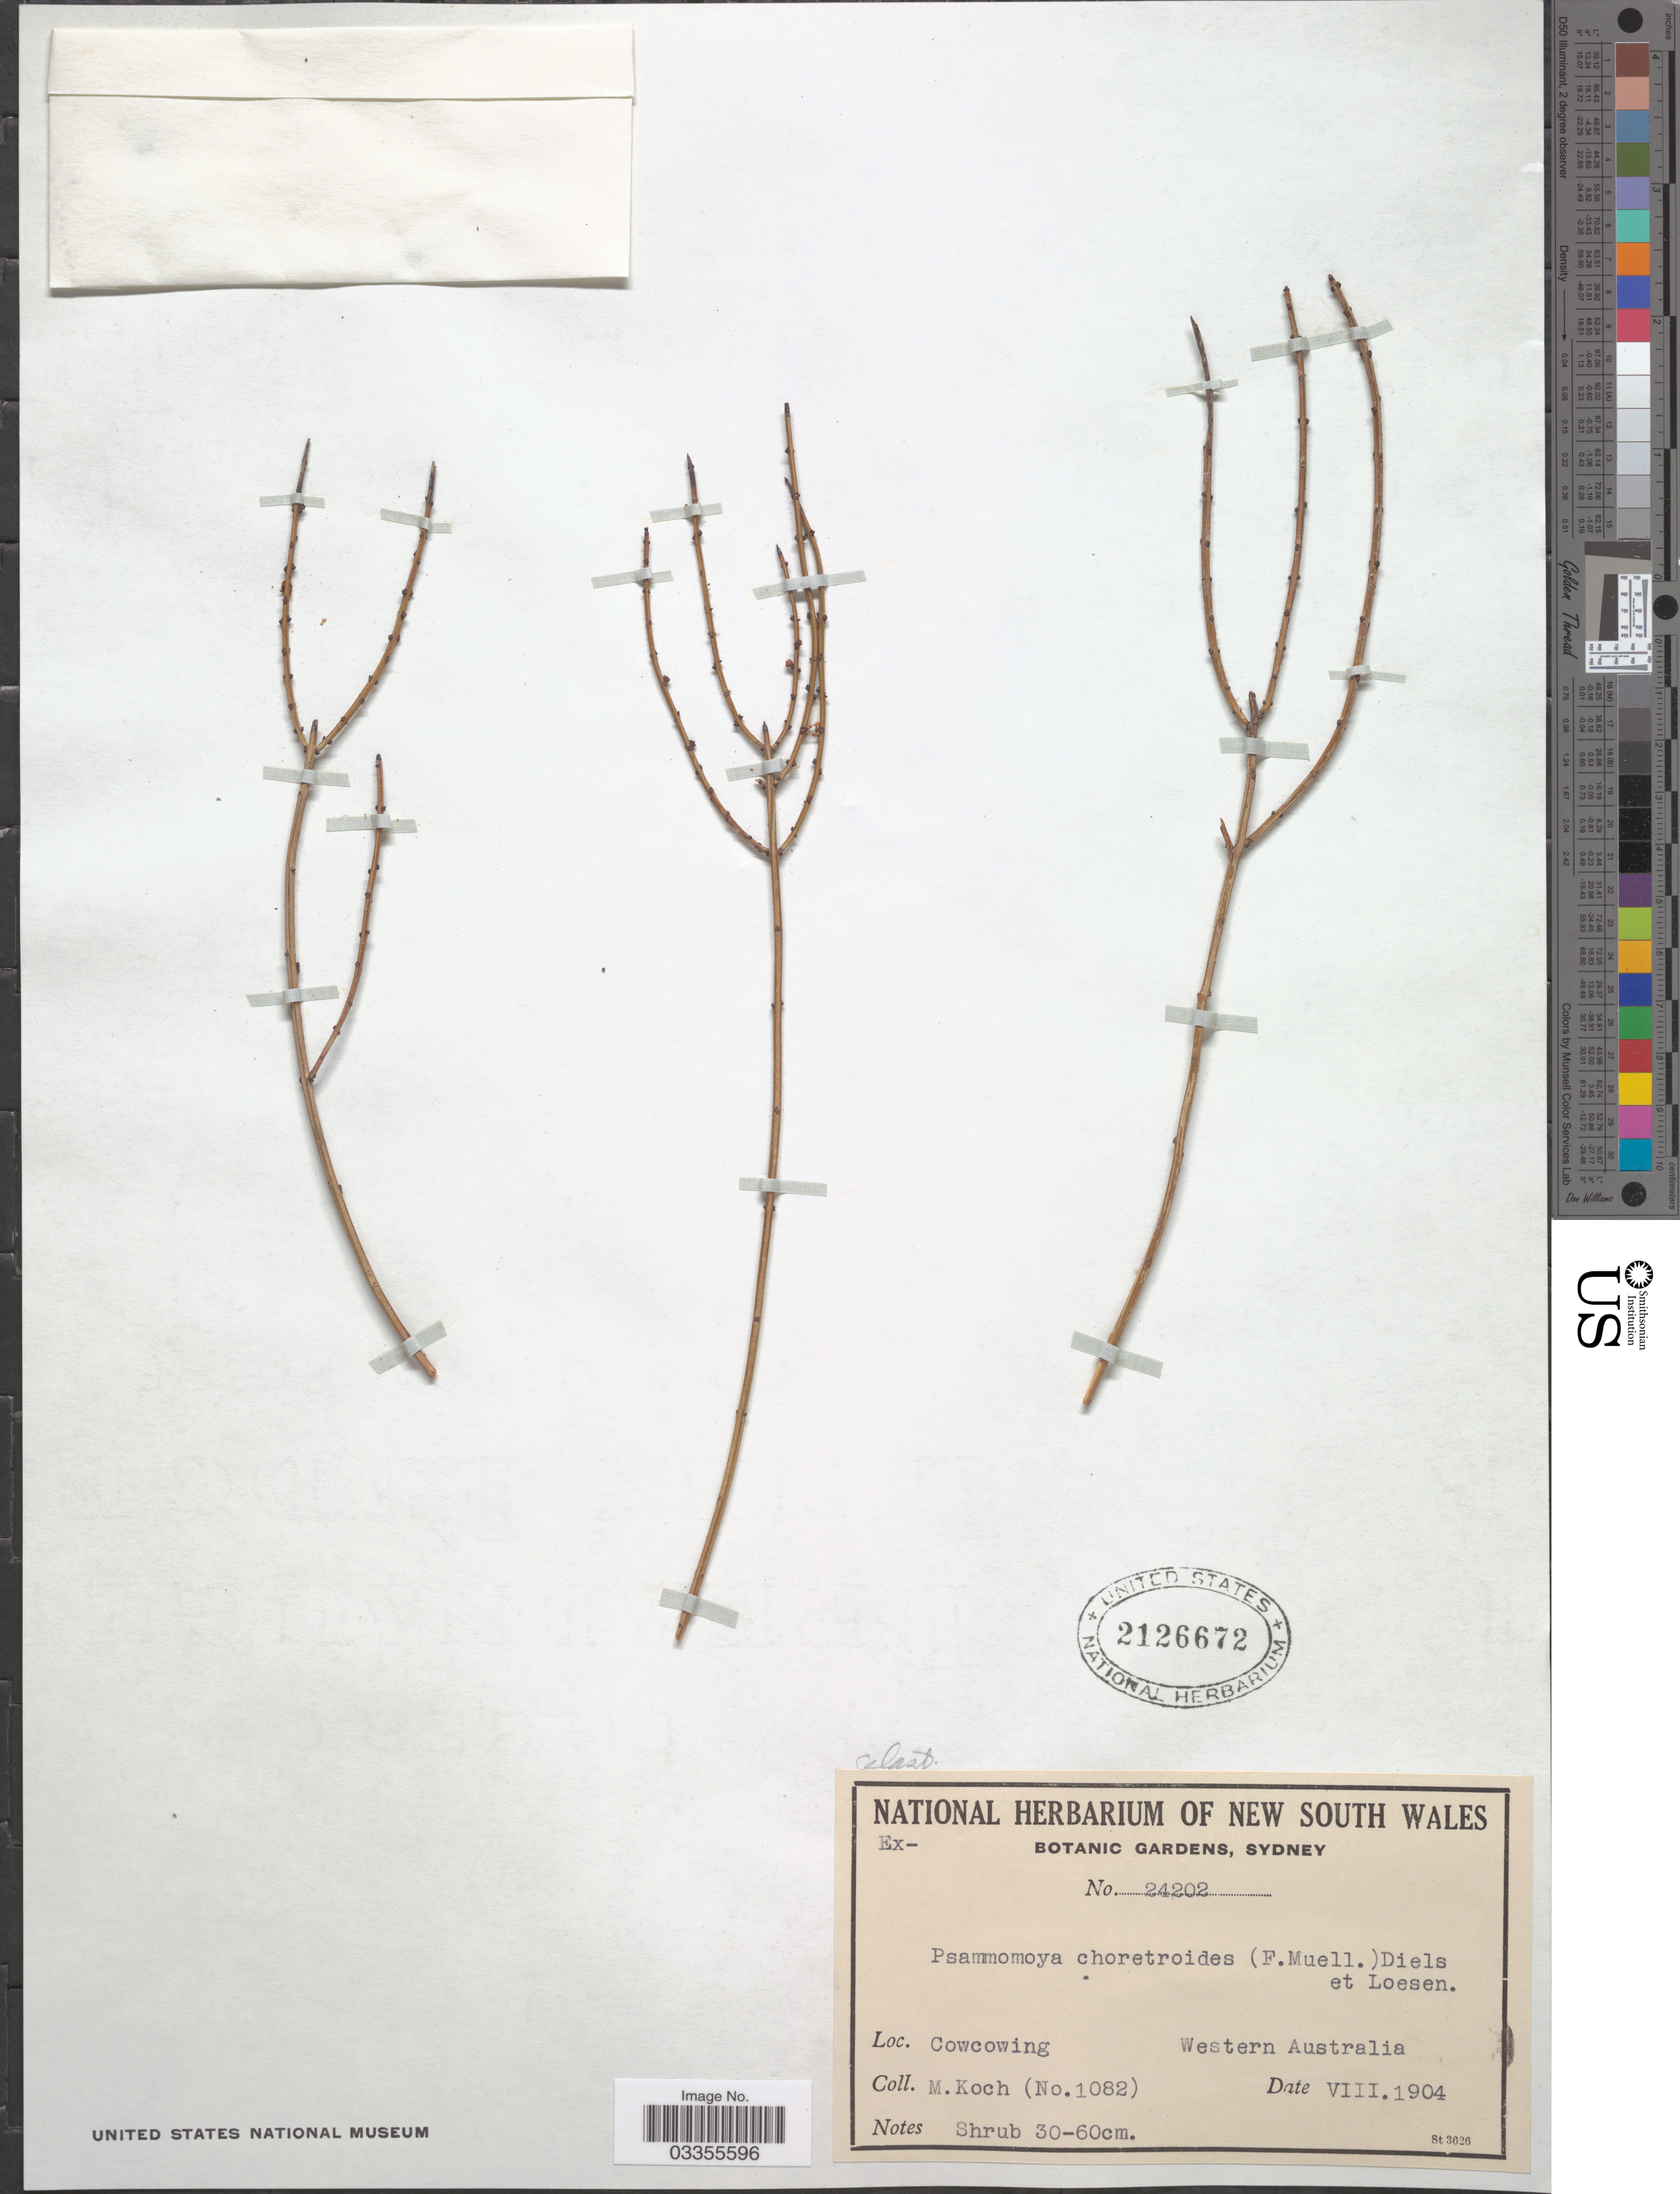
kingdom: Plantae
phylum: Tracheophyta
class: Magnoliopsida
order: Celastrales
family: Celastraceae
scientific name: Psammamoya choretroides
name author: (F. Muell.) Diels & Loes.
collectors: M. Koch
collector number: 1082/24202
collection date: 1904-08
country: Australia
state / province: Western Australia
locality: Cowcowing.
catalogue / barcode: US 2126672